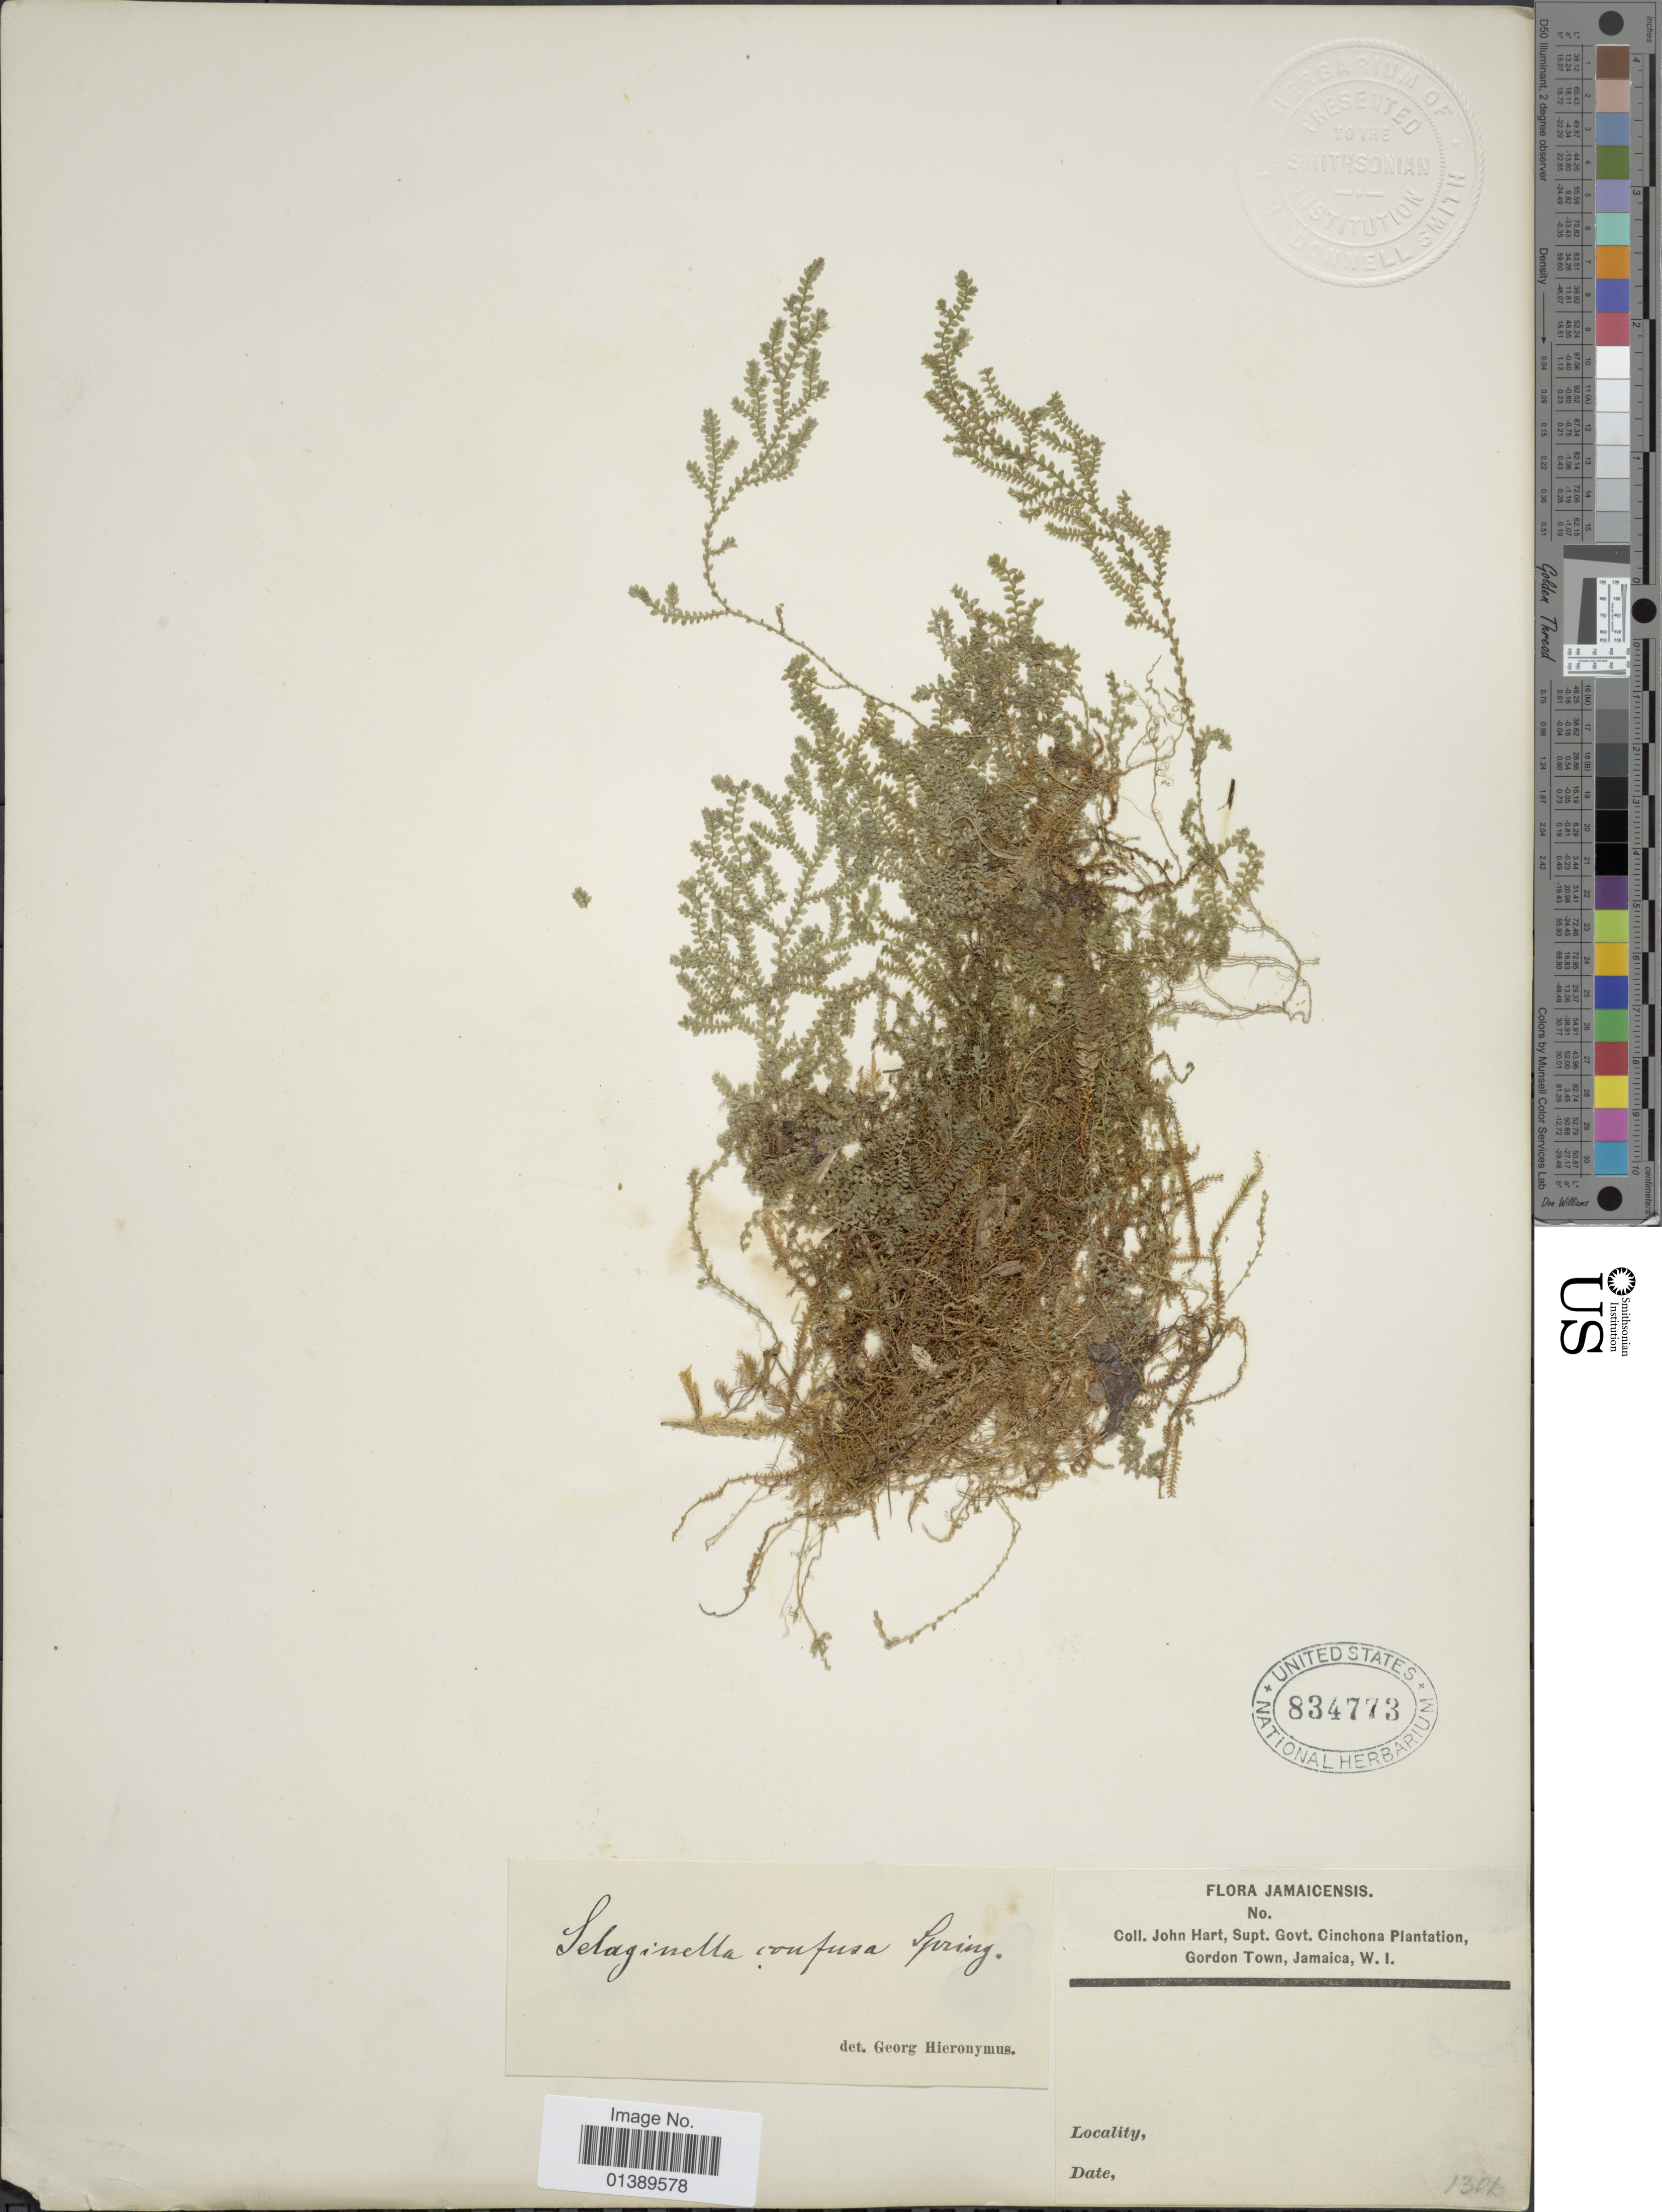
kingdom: Plantae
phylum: Tracheophyta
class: Lycopodiopsida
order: Selaginellales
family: Selaginellaceae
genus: Selaginella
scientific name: Selaginella confusa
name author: Spring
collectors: J. H. Hart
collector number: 1302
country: Jamaica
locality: Cinchona Plantation, Gordon Town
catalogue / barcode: US 834773